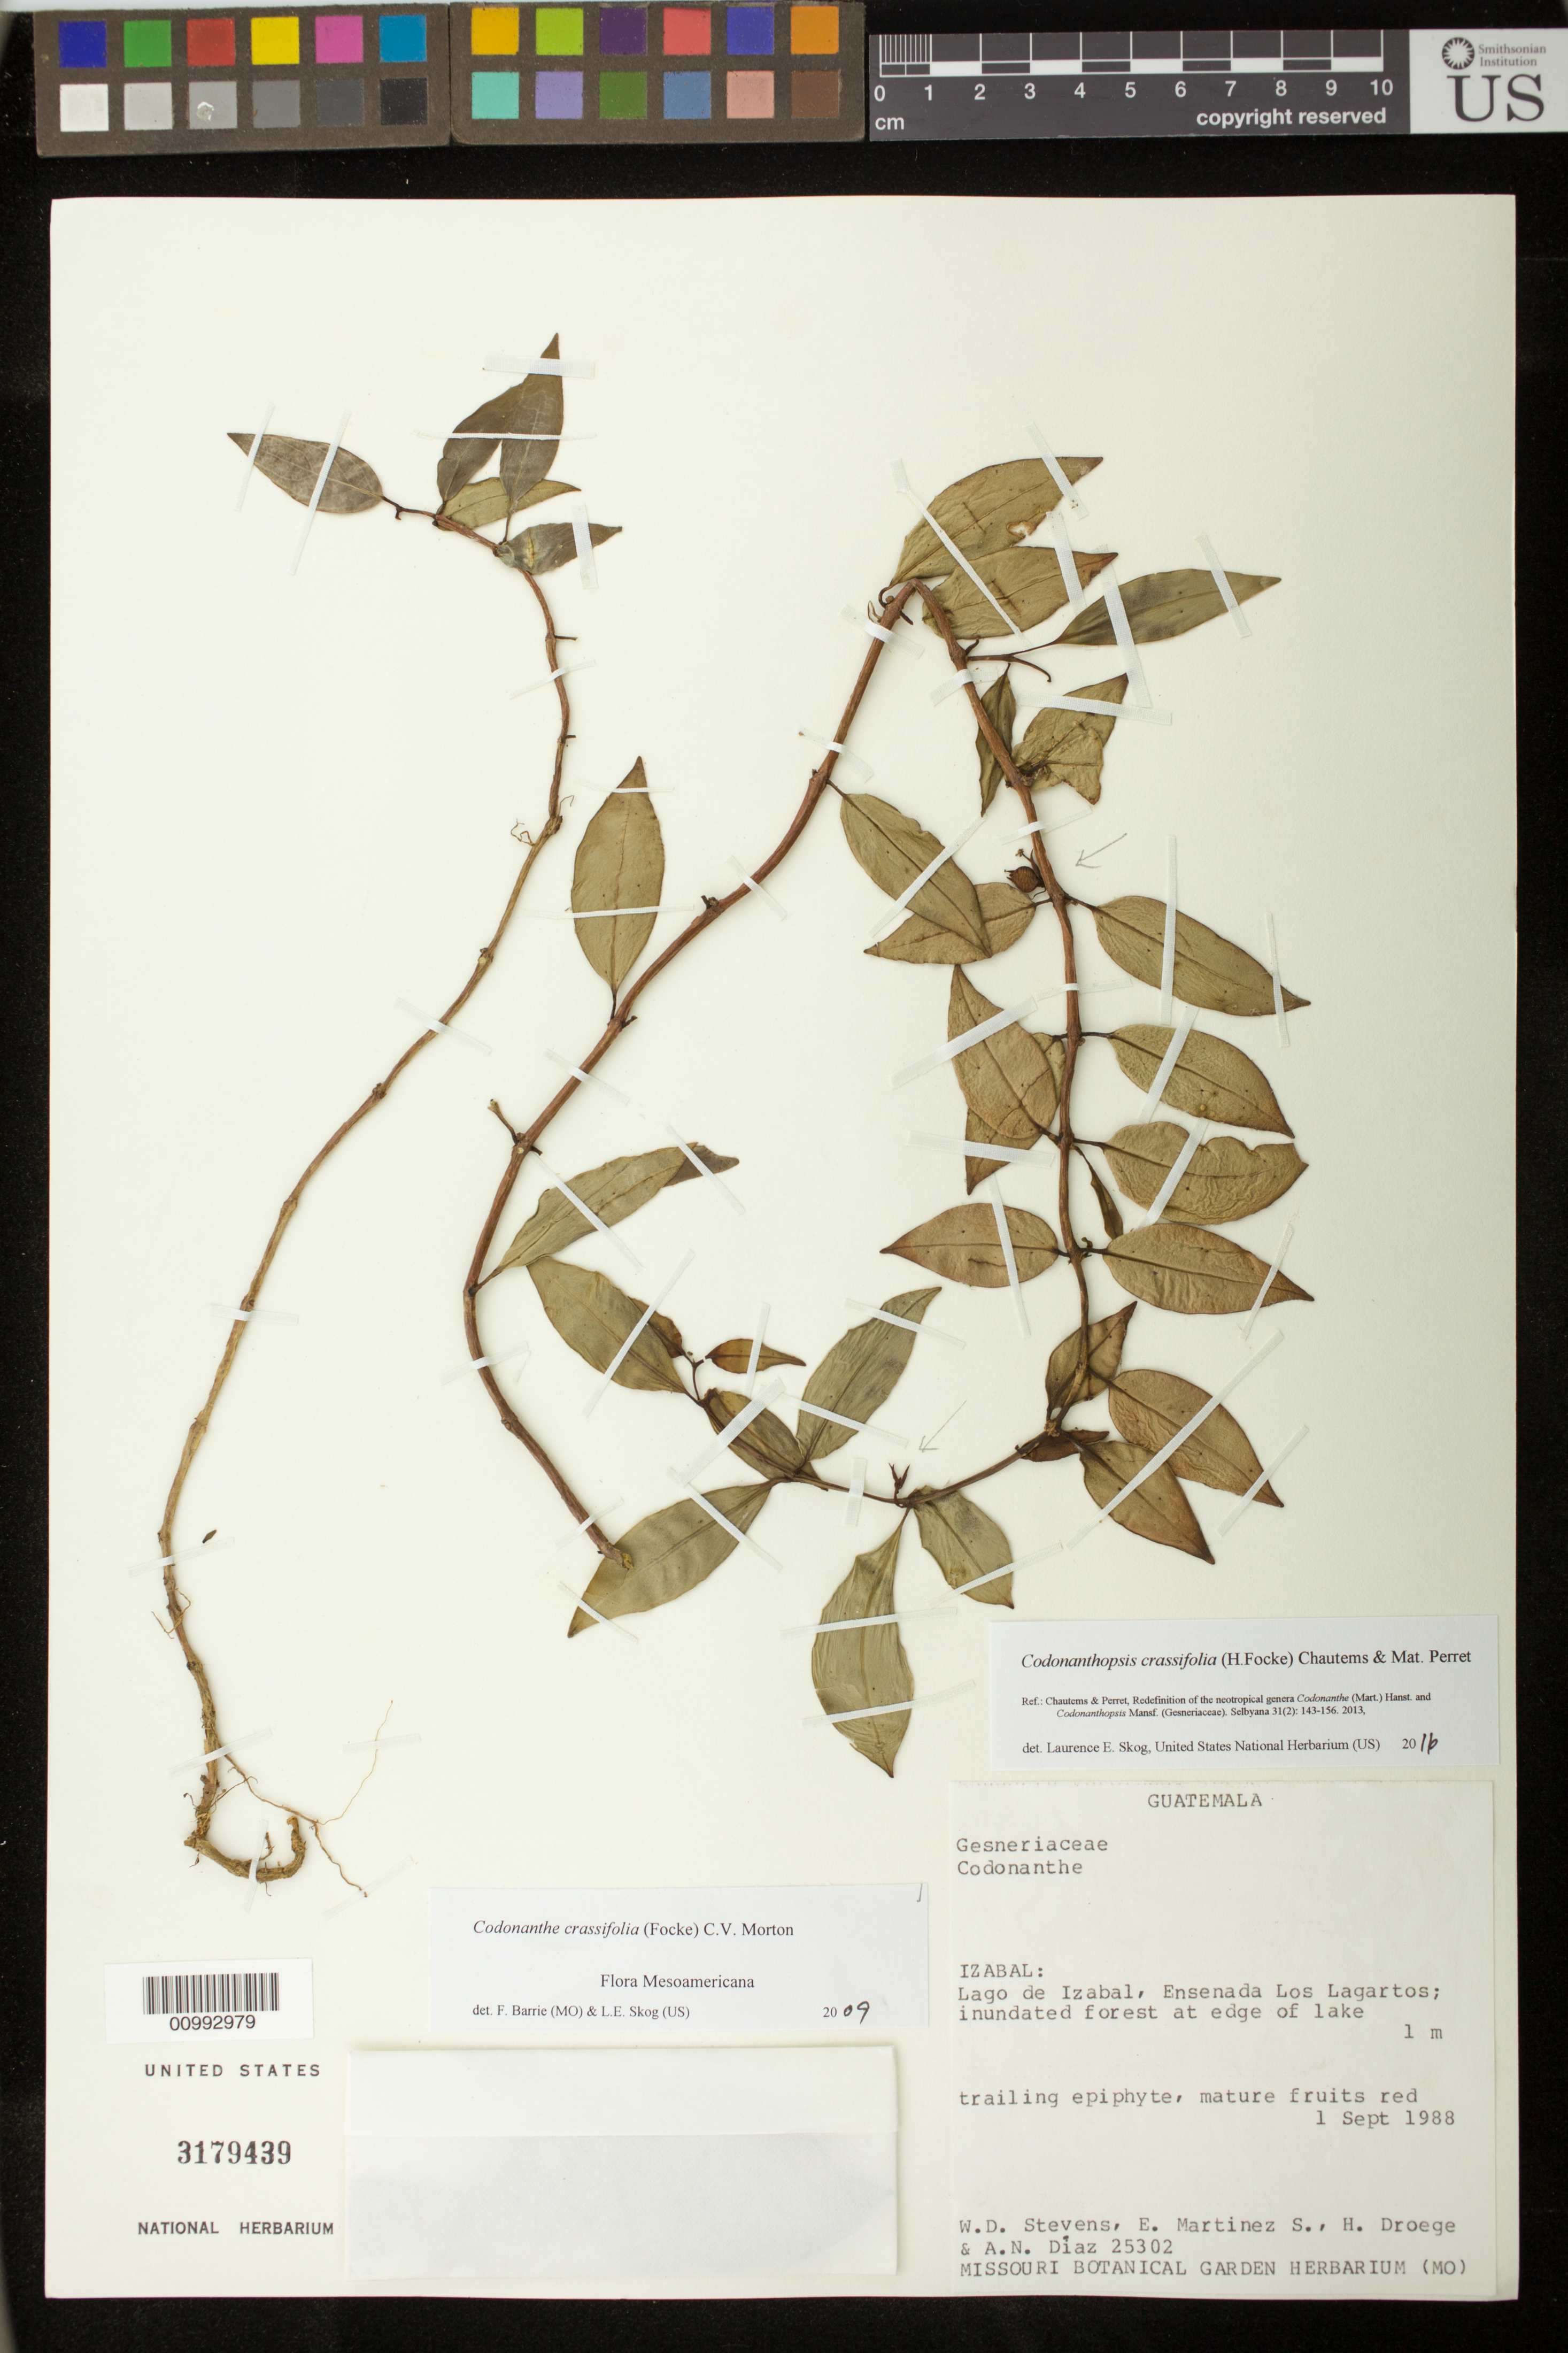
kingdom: Plantae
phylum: Tracheophyta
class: Magnoliopsida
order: Lamiales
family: Gesneriaceae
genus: Codonanthopsis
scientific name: Codonanthopsis crassifolia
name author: (H. Focke) Chautems & Mat.Perret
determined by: Skog, Laurence E.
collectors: W. D. Stevens, E. M. Martínez S., H. Droege & A. Diaz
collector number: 25302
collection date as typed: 01 Sep 1988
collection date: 1988-09-01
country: Guatemala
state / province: Izabal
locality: Izabal: Lago de Izabal, Ensenada Los Lagartos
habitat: Inundated forest at edge of lake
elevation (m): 1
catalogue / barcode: US 3179439